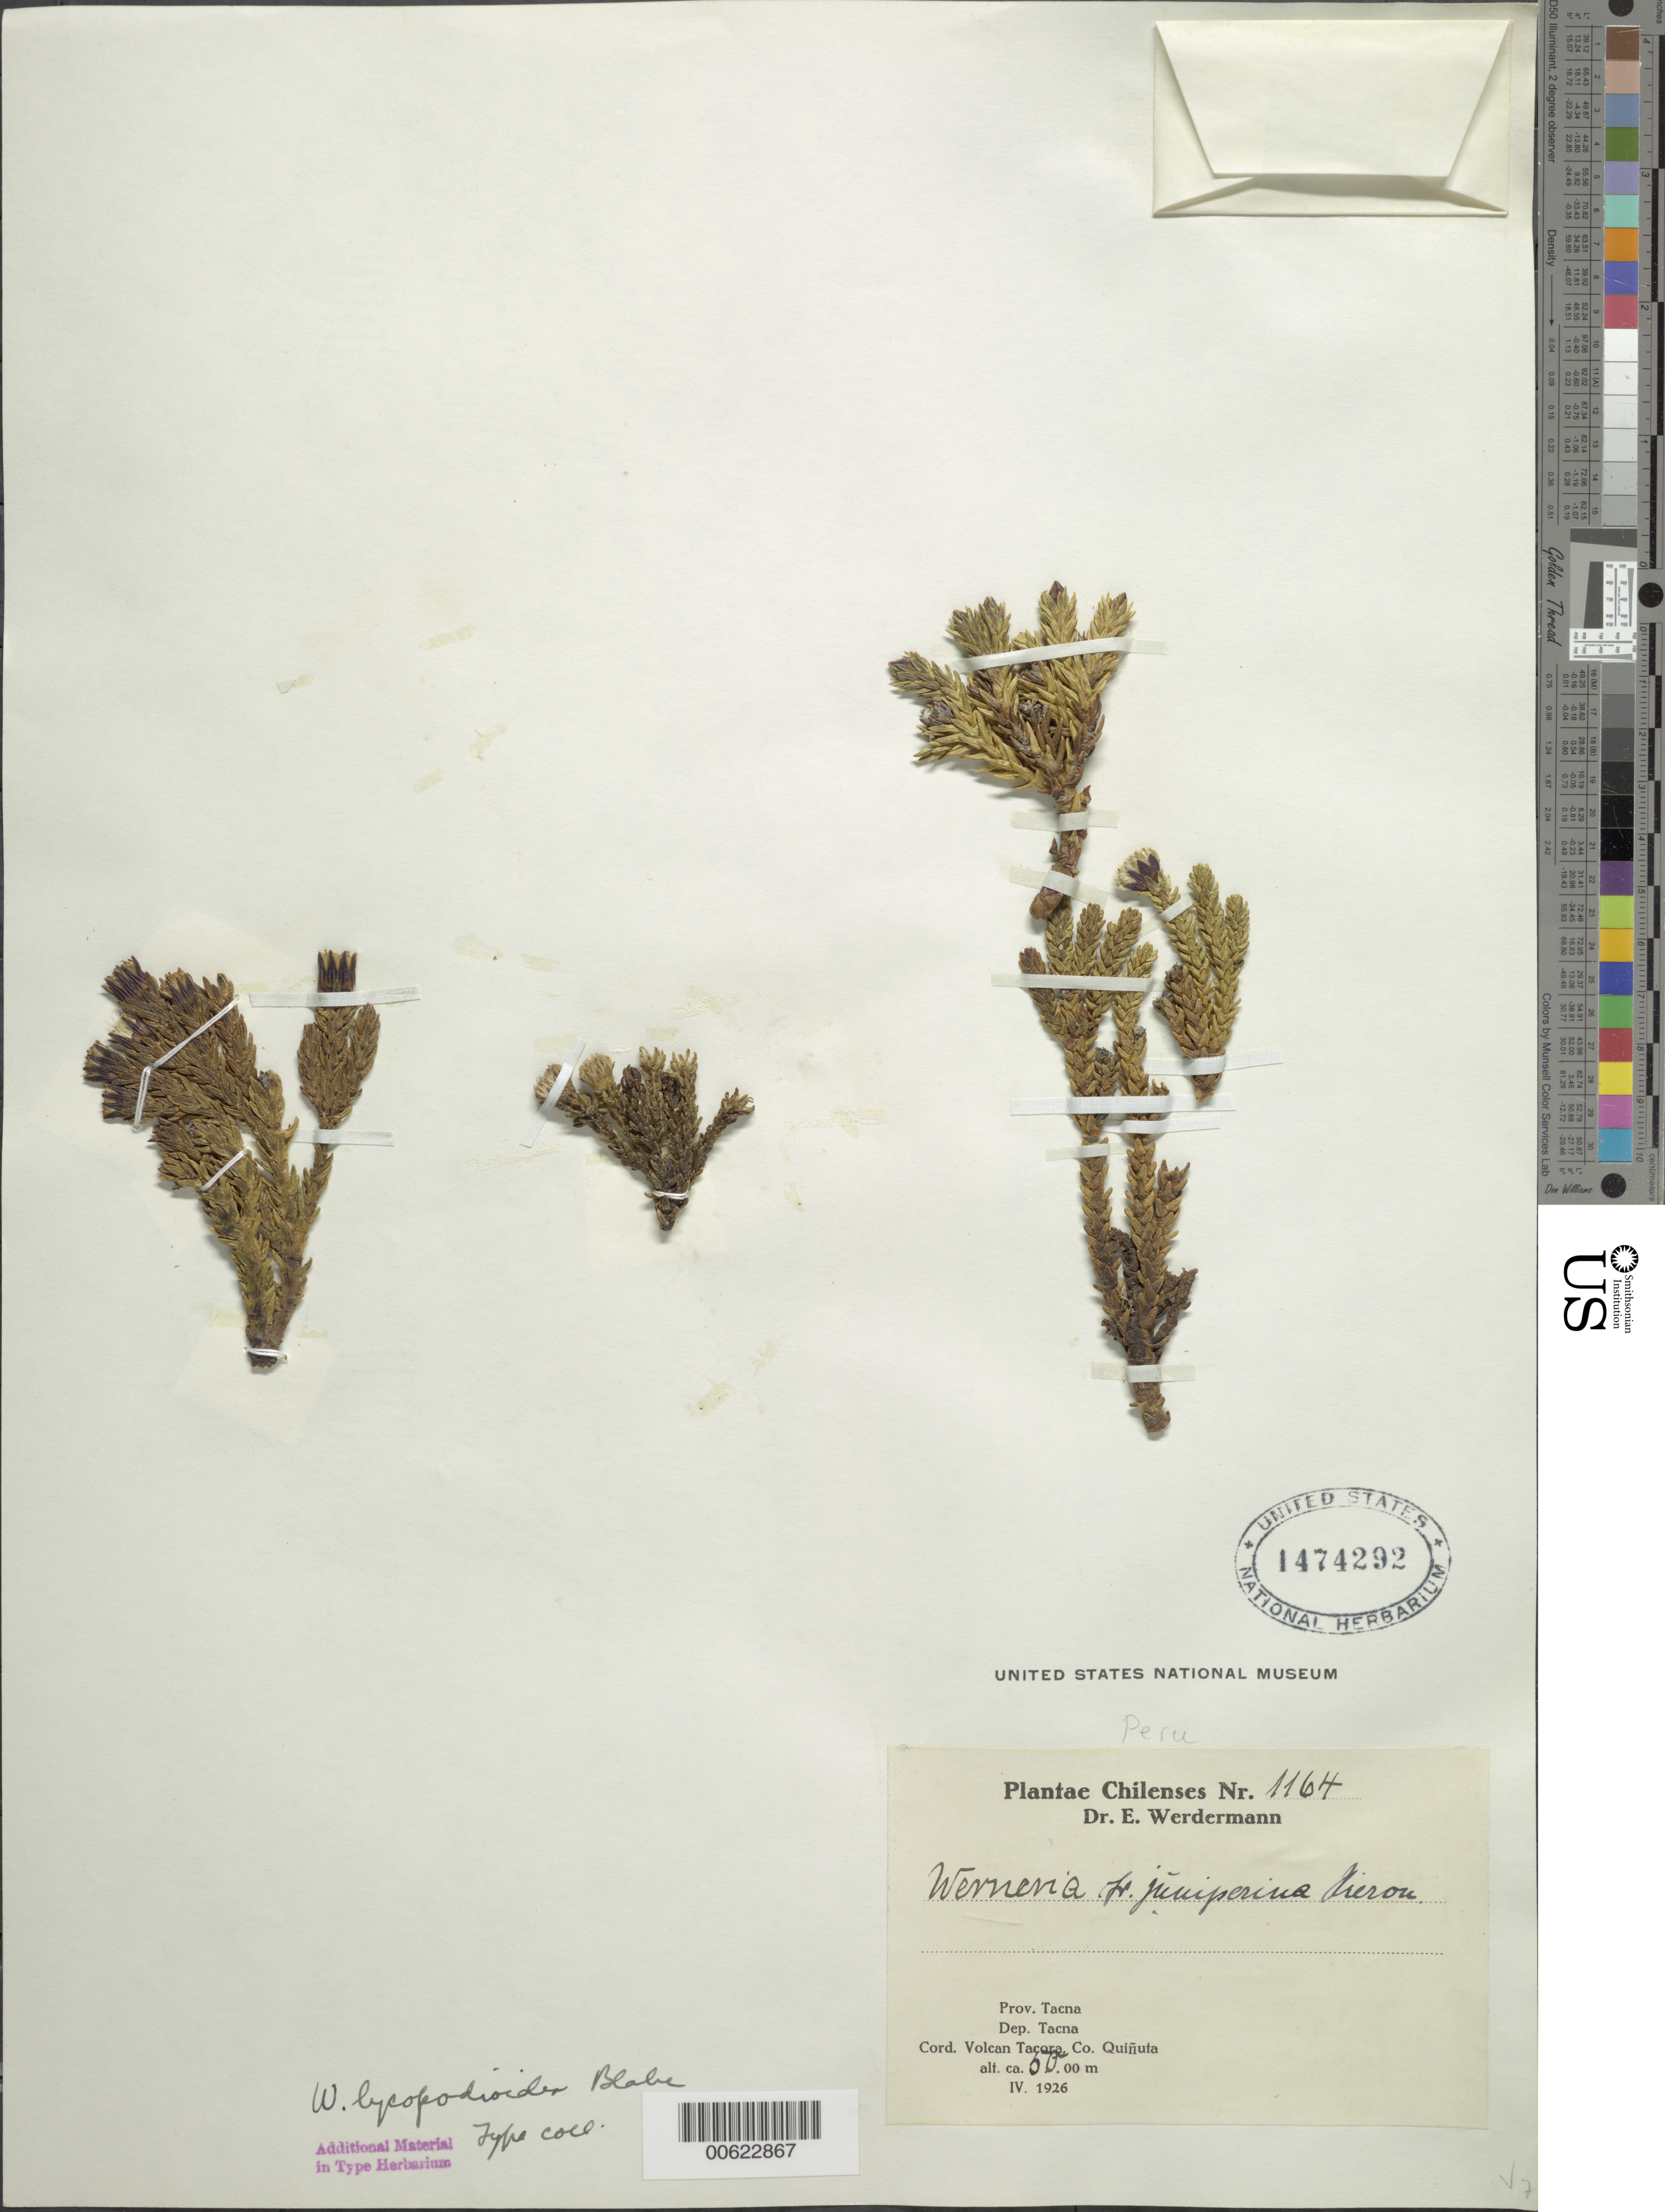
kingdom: Plantae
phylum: Tracheophyta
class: Magnoliopsida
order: Asterales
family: Asteraceae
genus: Xenophyllum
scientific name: Xenophyllum juniperinum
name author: (Hieron.) J. Calvo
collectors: E. Werdermann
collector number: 1164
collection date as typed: Apr 1926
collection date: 1926-04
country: Peru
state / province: Tacna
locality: Cordillera Volcan Tacoram, Co. Quimuta.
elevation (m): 5000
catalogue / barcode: US 1474292